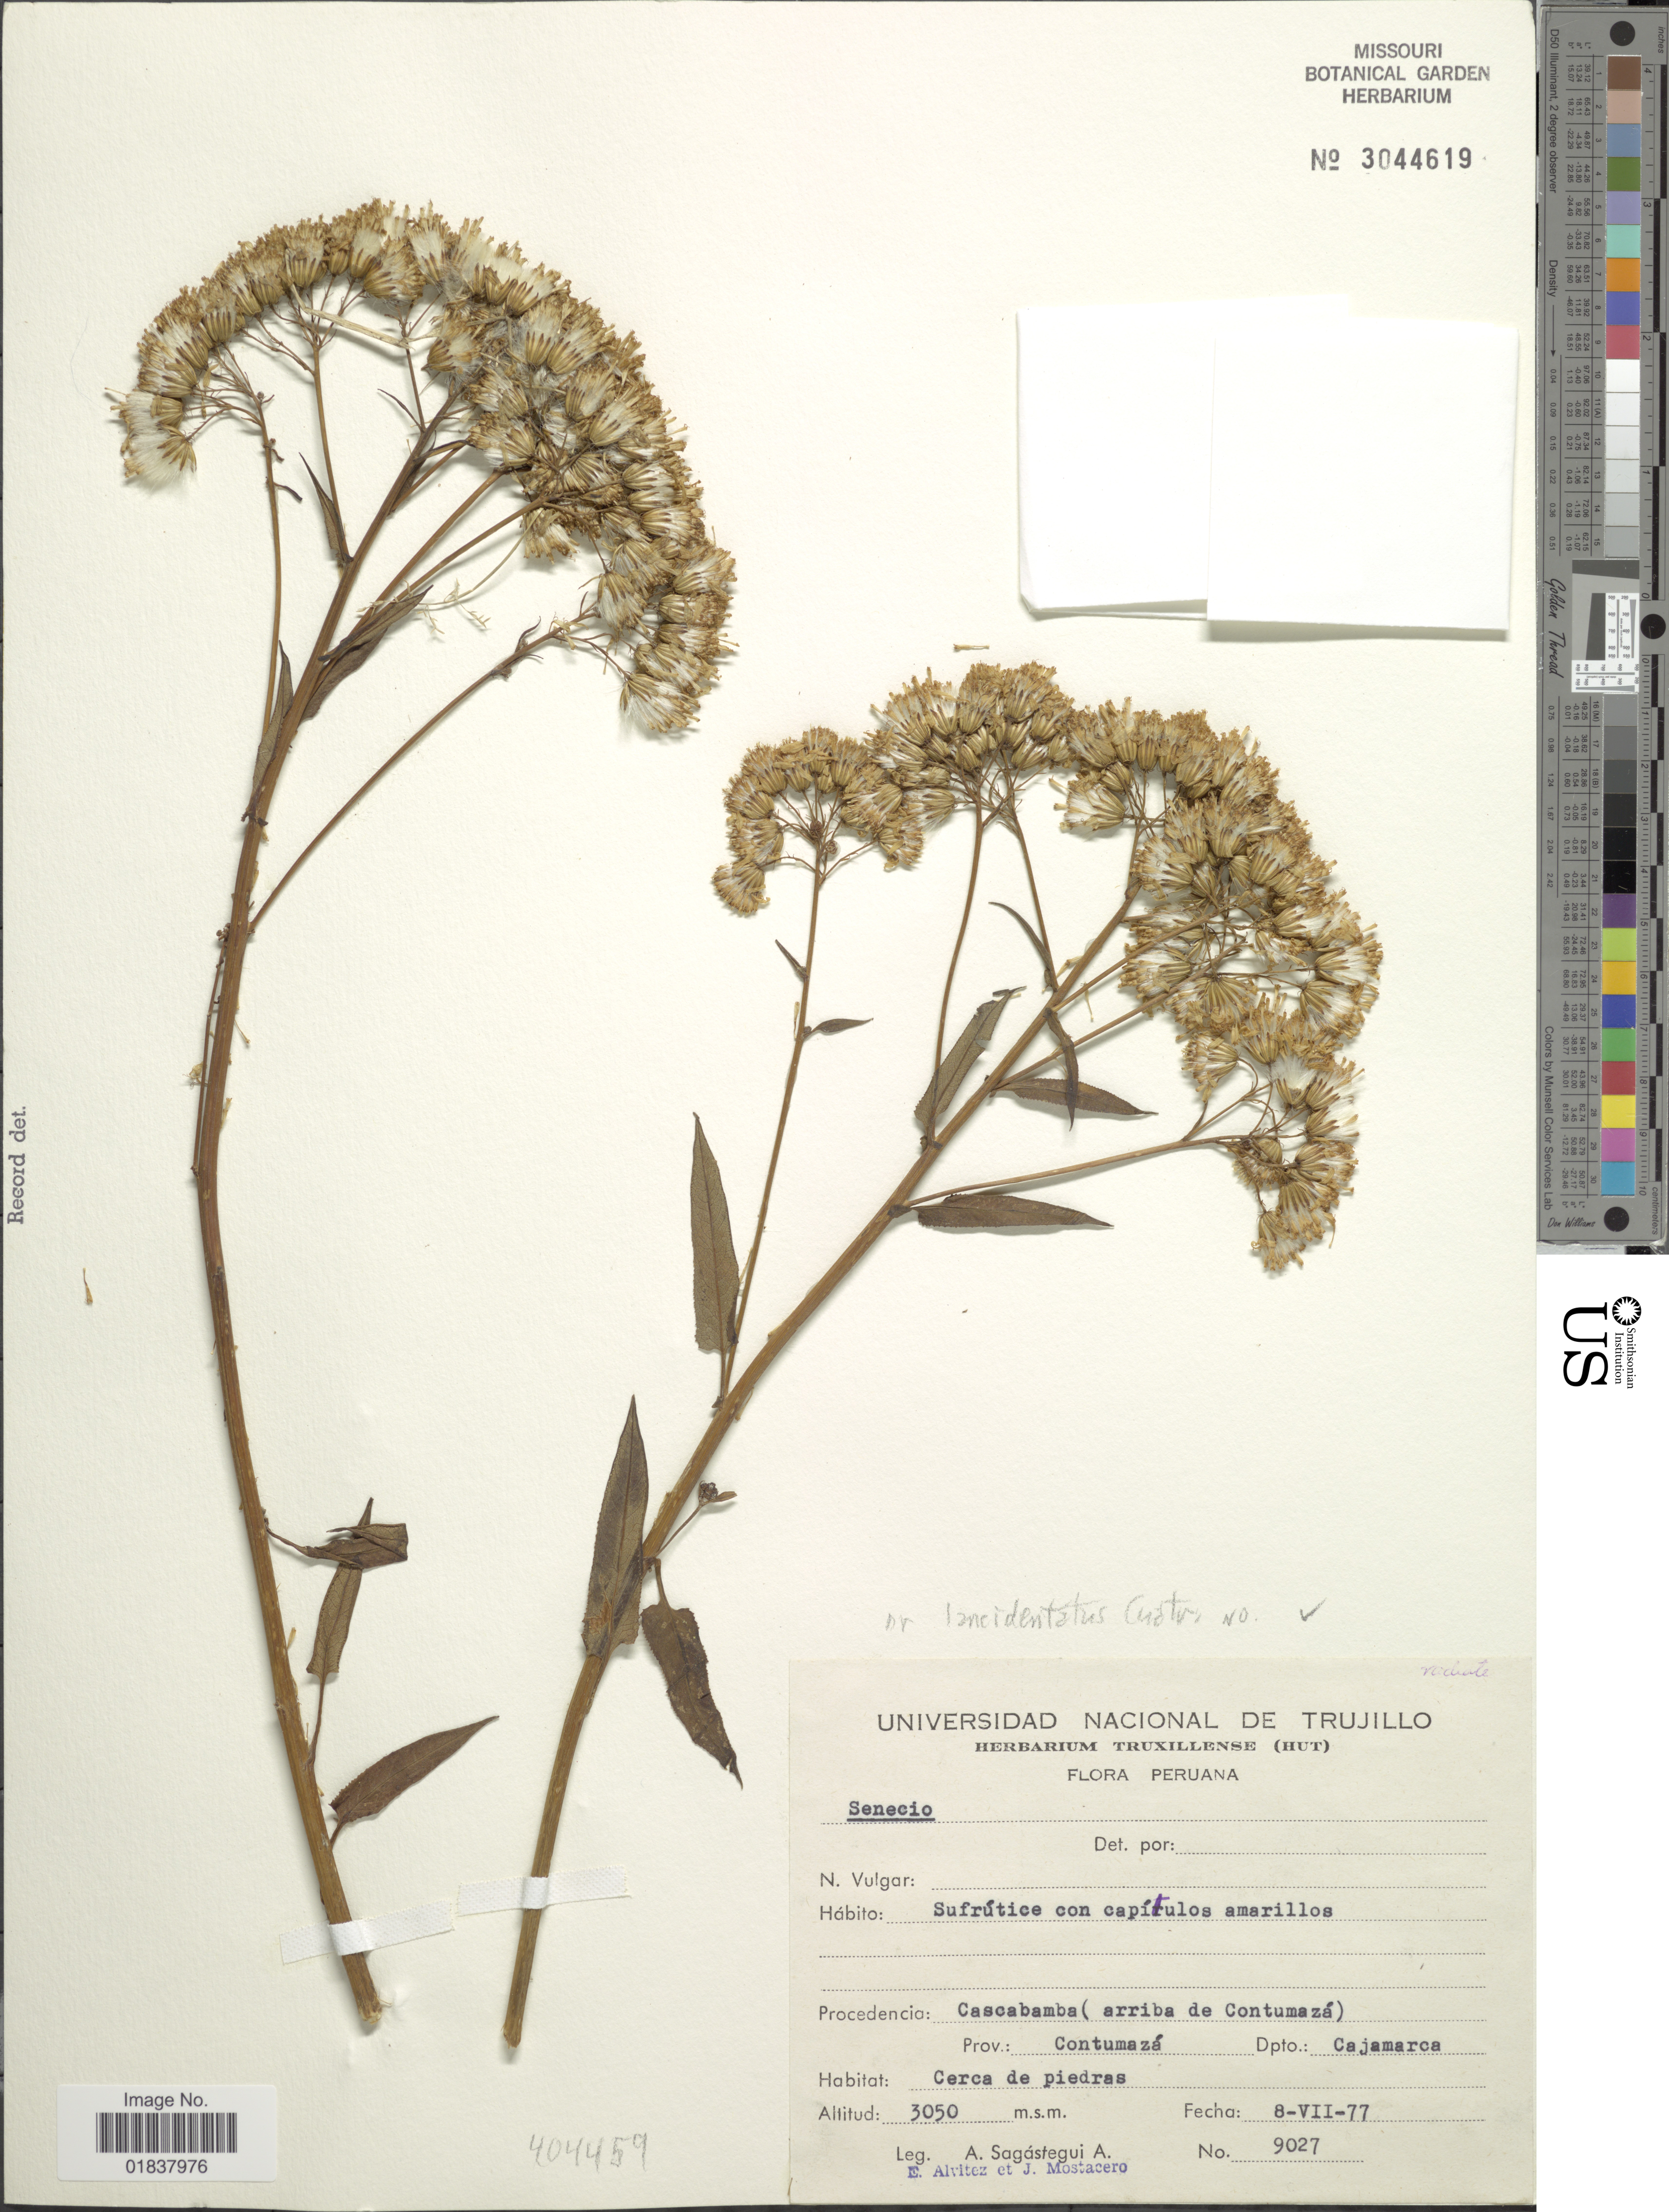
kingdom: Plantae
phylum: Tracheophyta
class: Magnoliopsida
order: Asterales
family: Asteraceae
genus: Senecio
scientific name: Senecio lancidentatus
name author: Cuatrec.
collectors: A. Sagástegui A., E. Alvitez I. & J. Mostacero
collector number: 9027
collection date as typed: Transcribed d/m/y: 8/7/77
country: Peru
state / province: Cajamarca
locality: Cascabamba (arriba de Contumaza), Prov. Contumaza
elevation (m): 3050